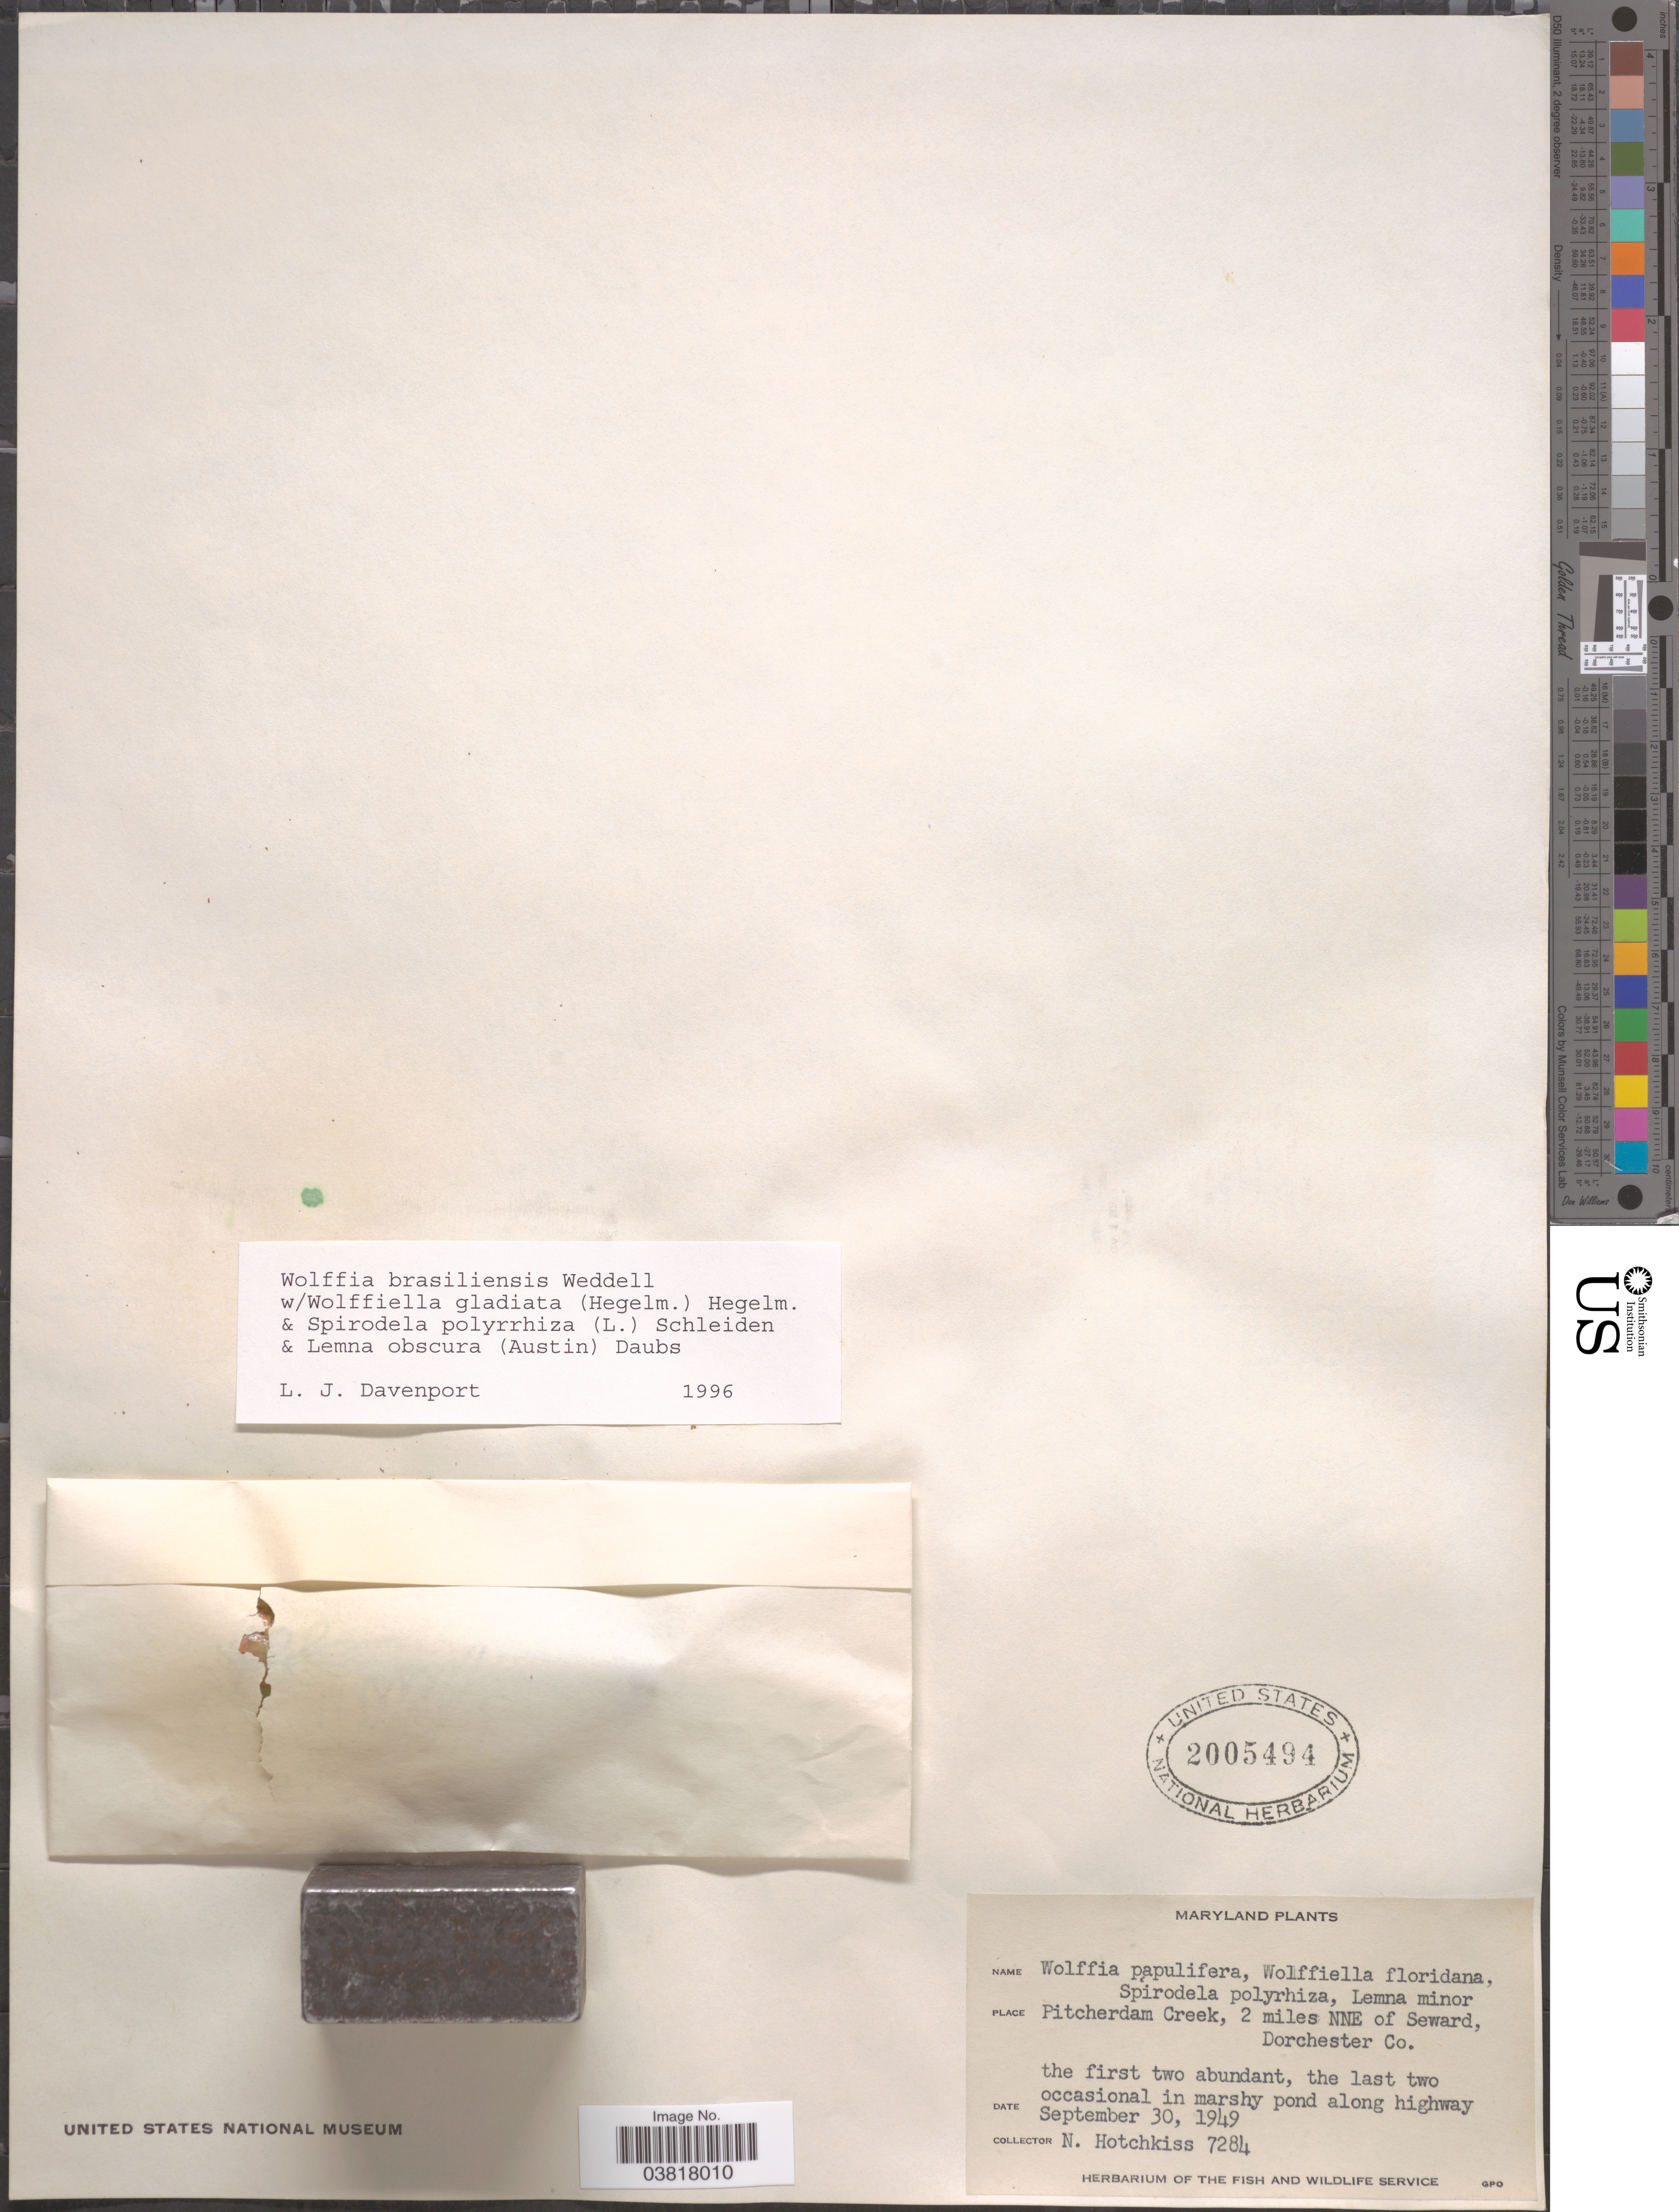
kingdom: Plantae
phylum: Tracheophyta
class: Liliopsida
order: Alismatales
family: Araceae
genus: Wolffia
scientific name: Wolffia brasiliensis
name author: Wedd.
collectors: N. Hotchkiss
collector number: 7284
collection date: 1949-09-30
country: United States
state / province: Maryland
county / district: Dorchester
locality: Pitcherdam Creek, 2 miles NNE of Seward, Dorchester Co.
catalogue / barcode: US 2005494